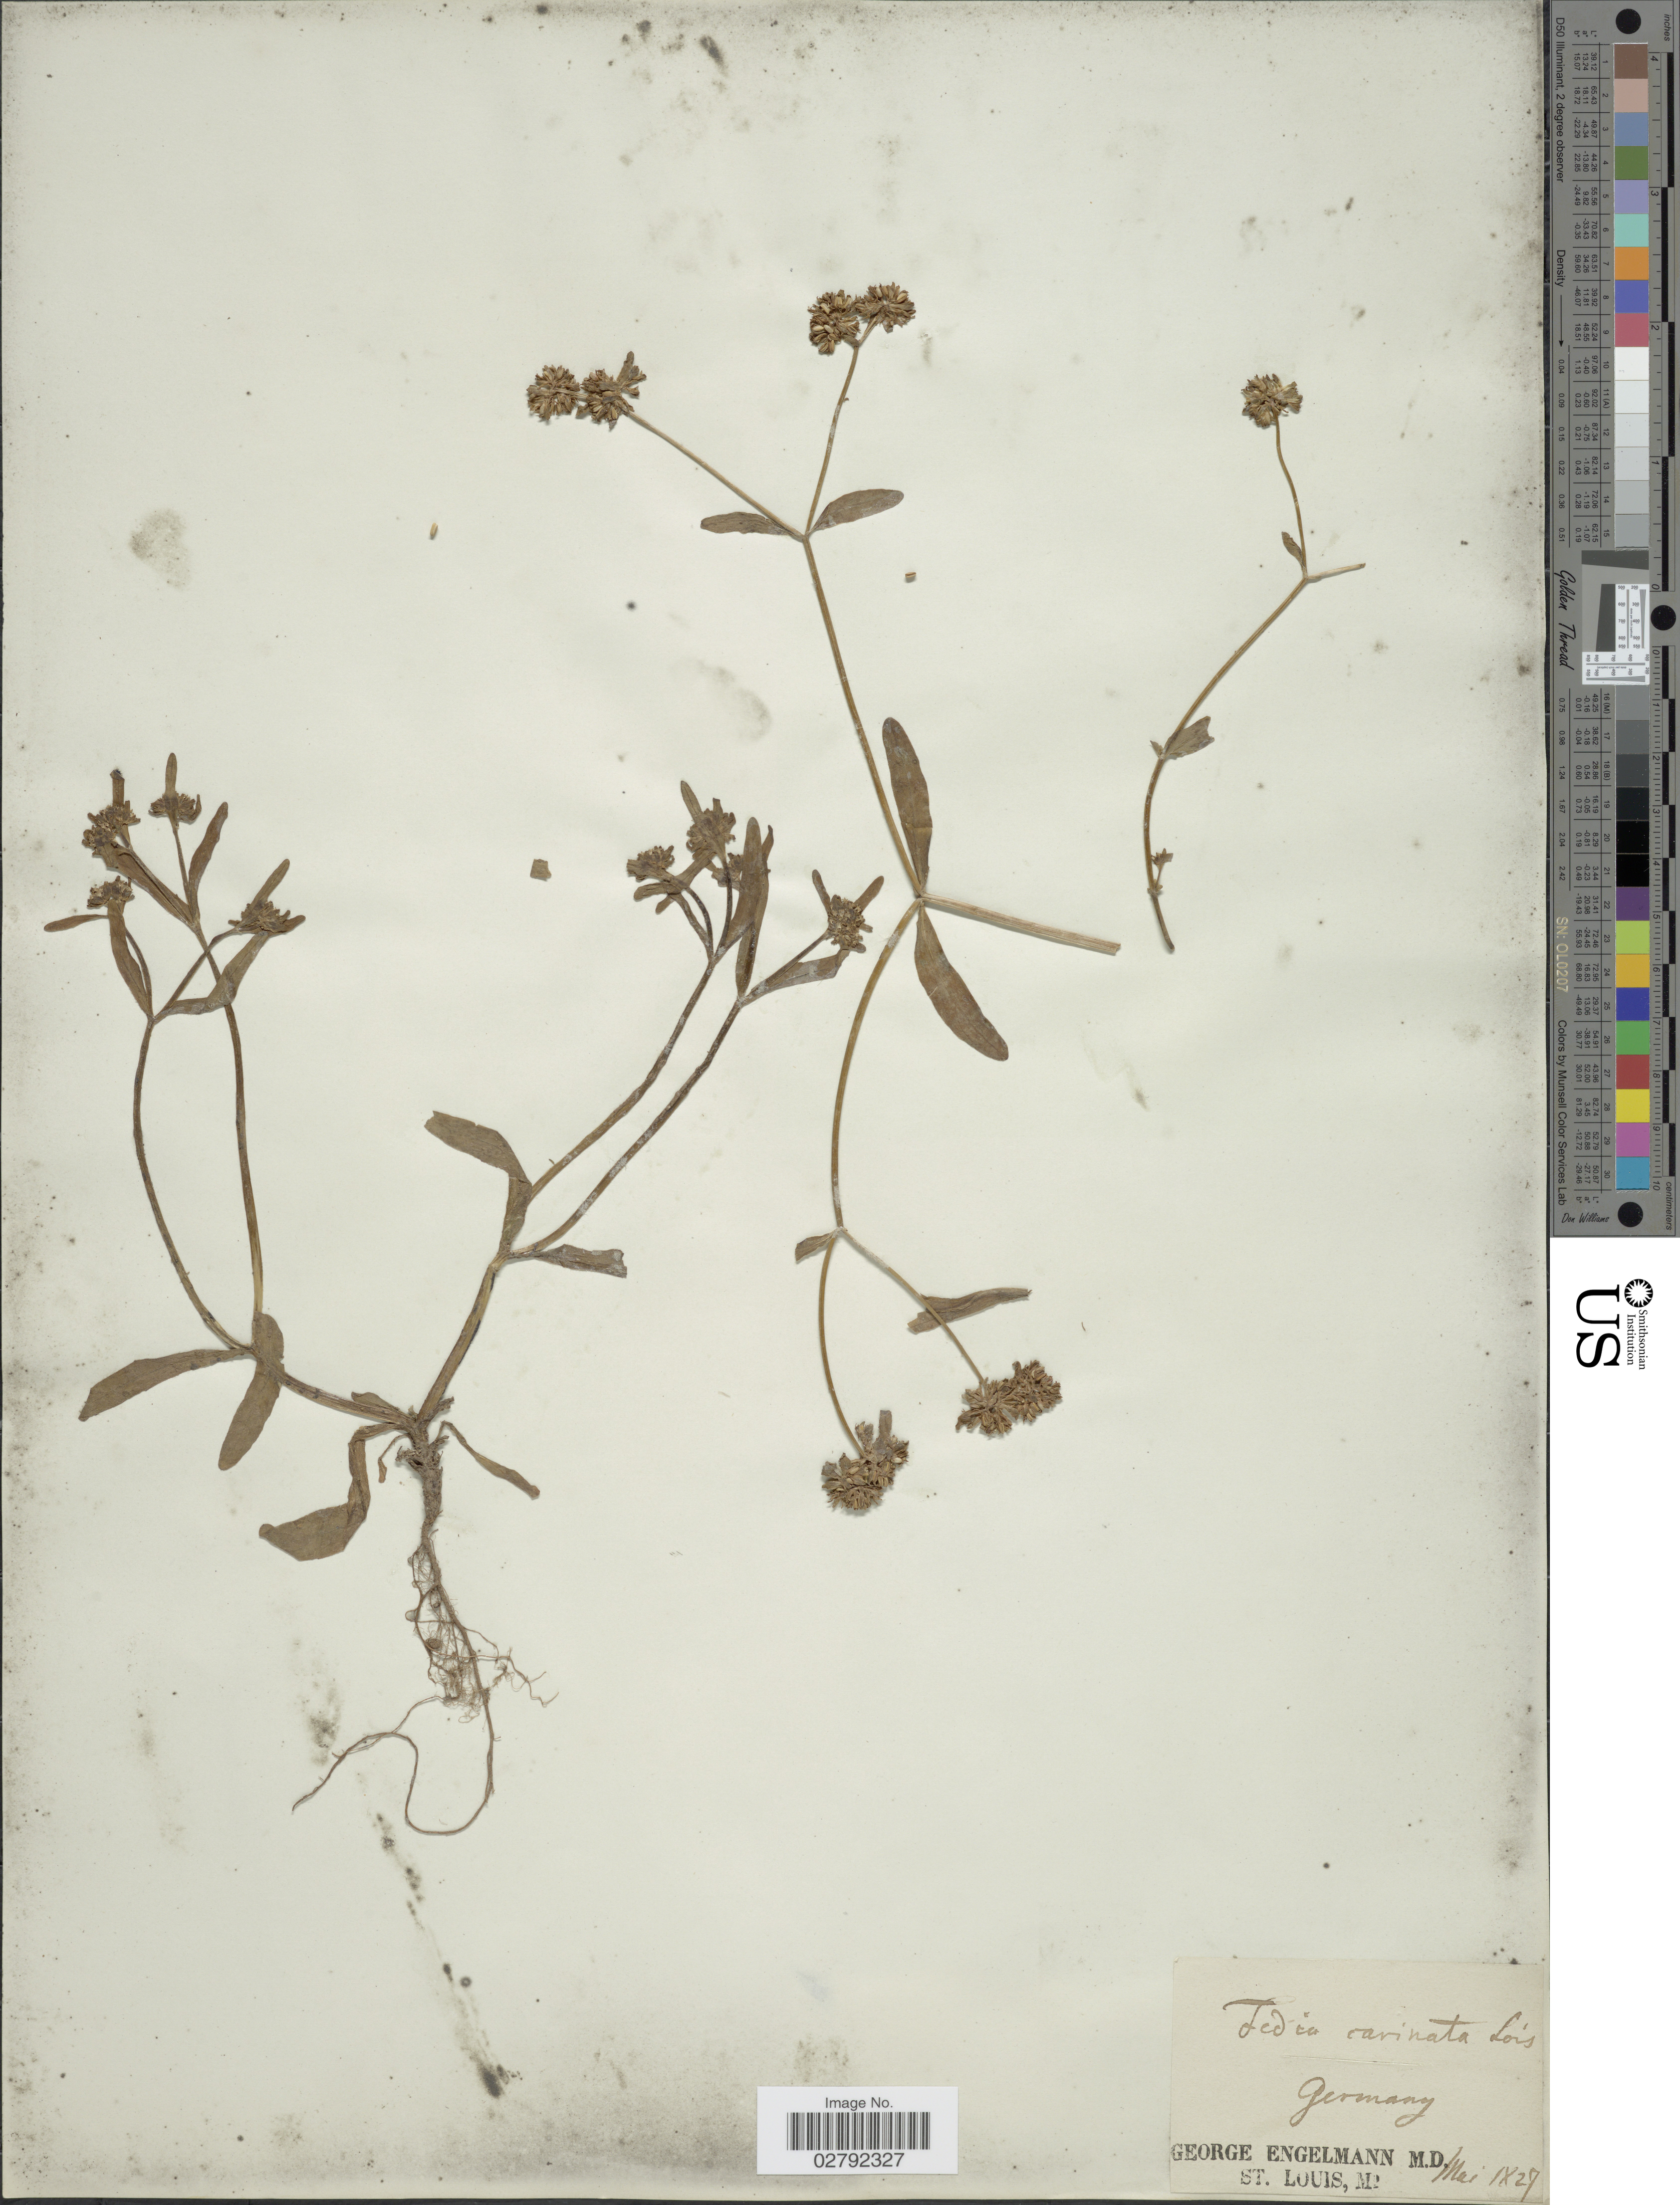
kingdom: Plantae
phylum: Tracheophyta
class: Magnoliopsida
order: Dipsacales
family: Caprifoliaceae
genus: Valerianella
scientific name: Valerianella carinata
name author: Loisel.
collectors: G. Engelmann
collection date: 1829-05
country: Germany